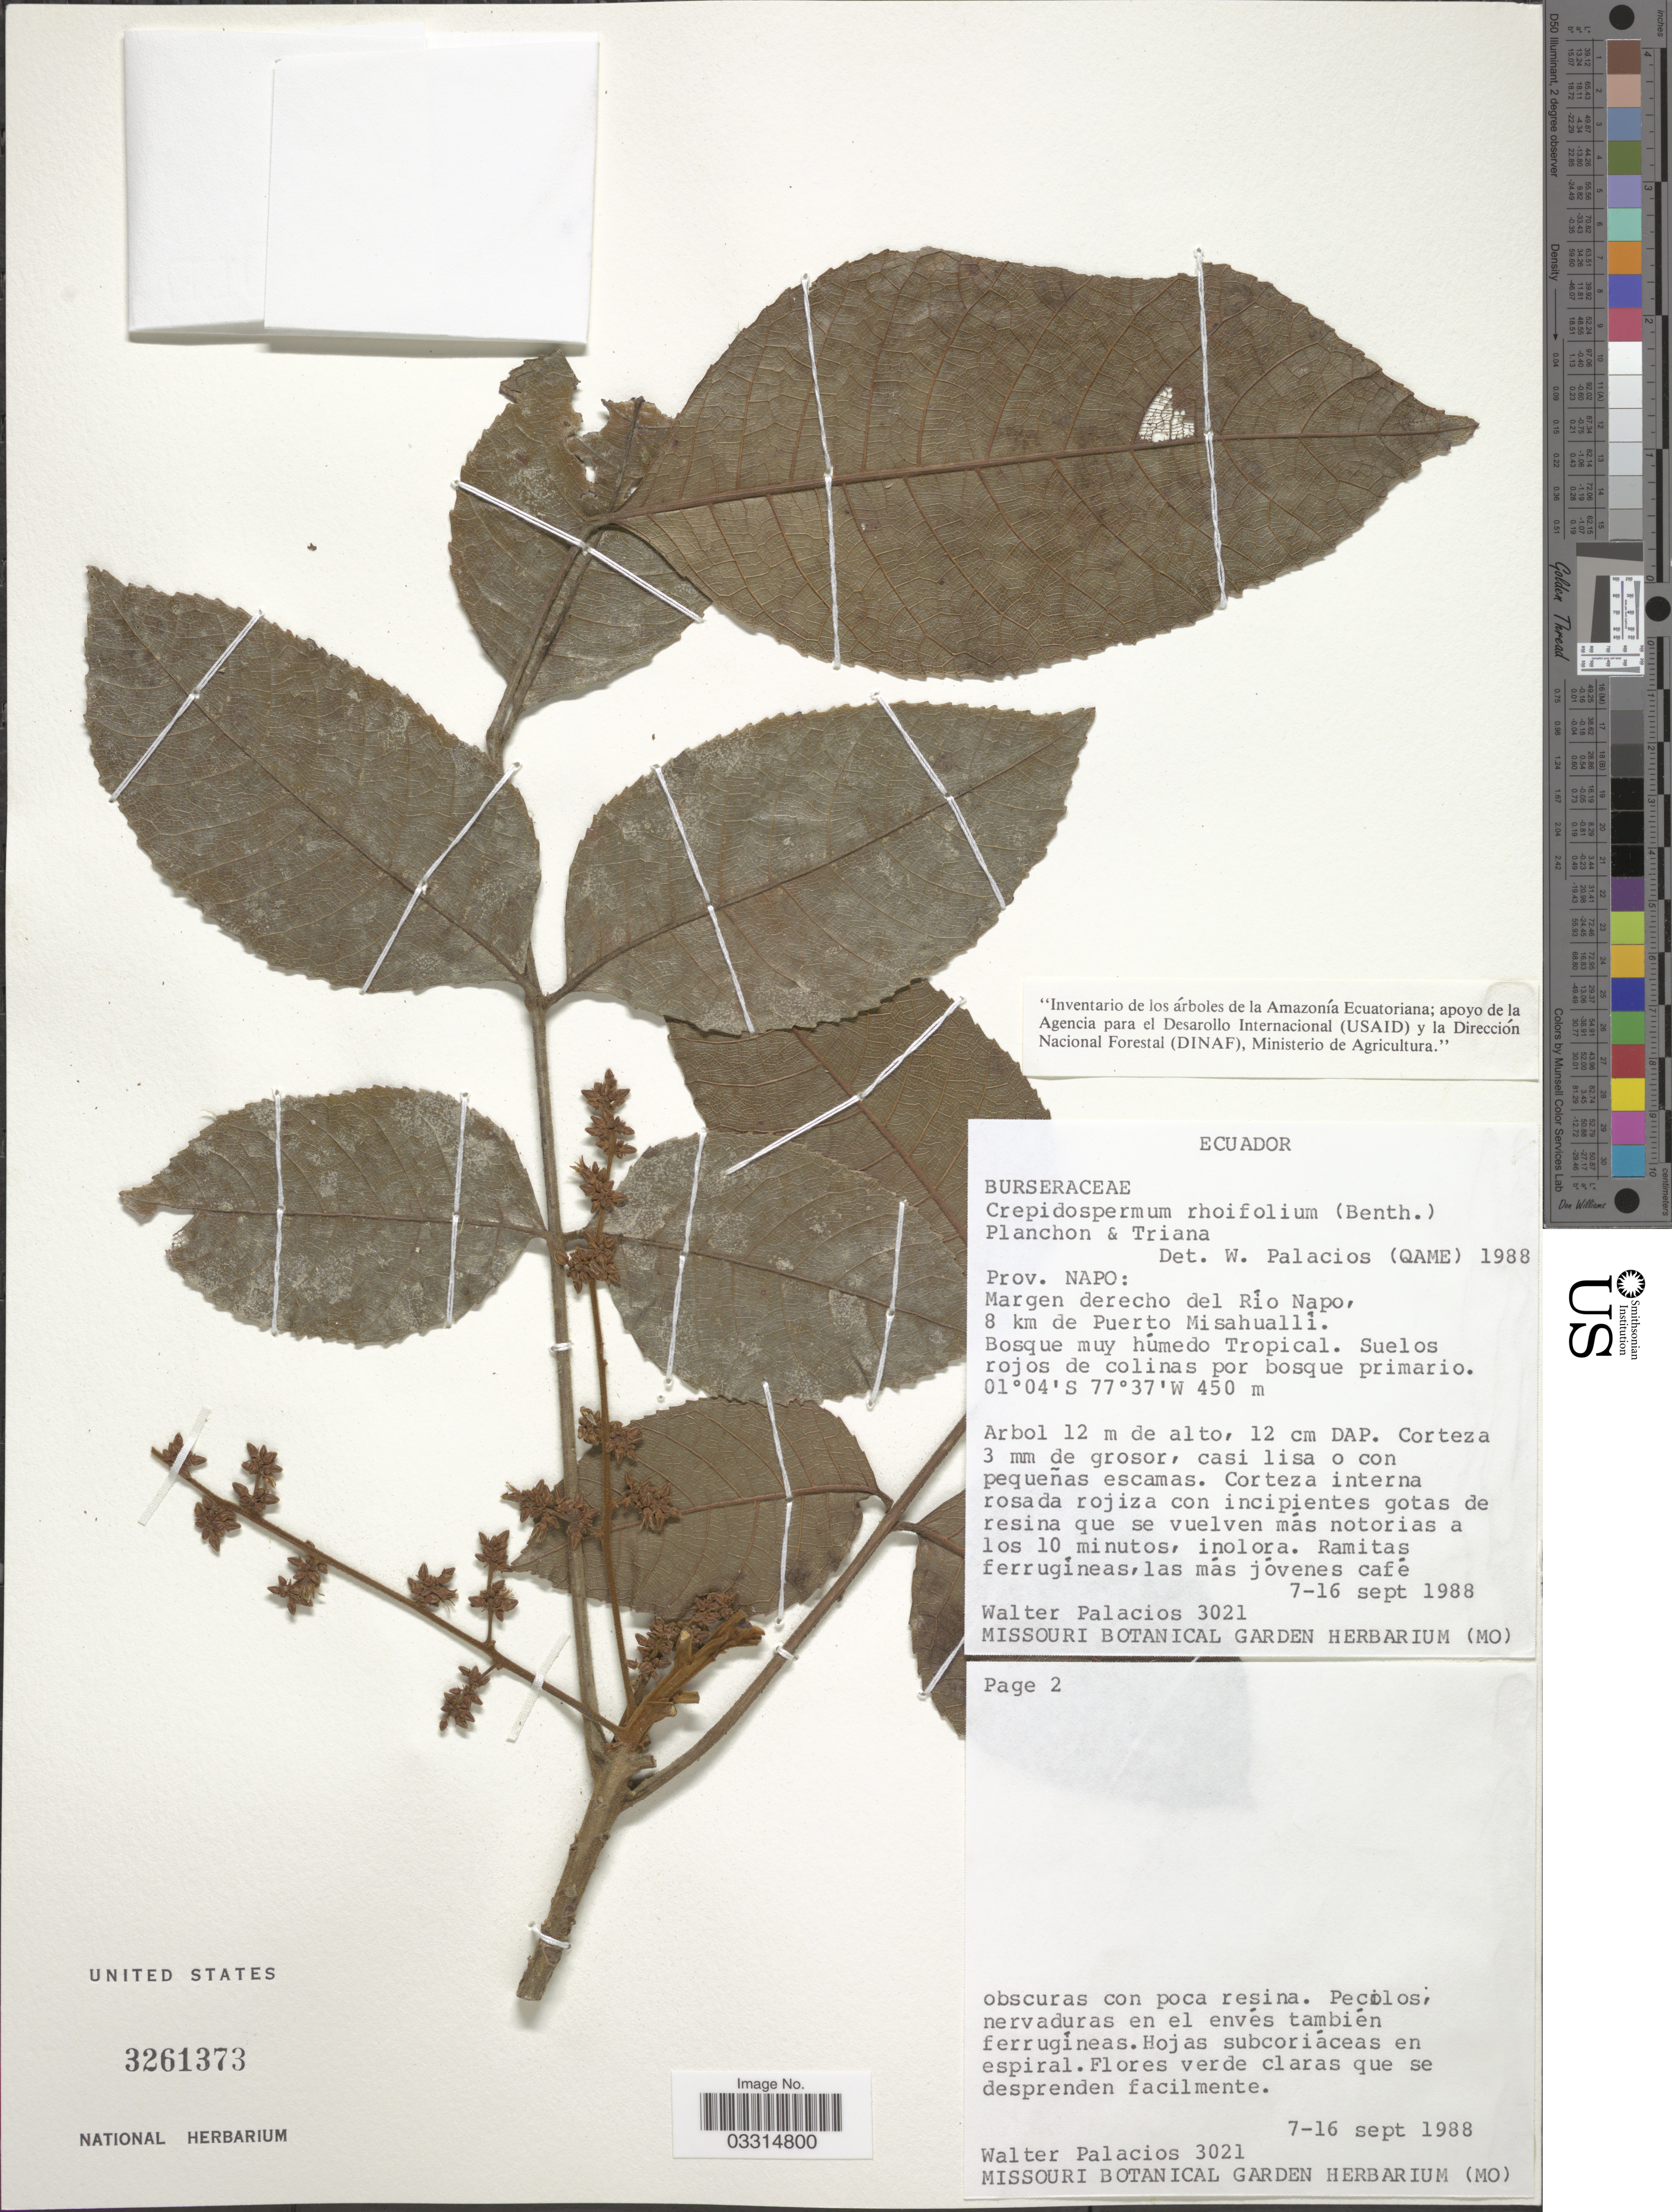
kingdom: Plantae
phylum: Tracheophyta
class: Magnoliopsida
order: Sapindales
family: Burseraceae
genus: Protium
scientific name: Protium rhoifolium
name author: (Benth.) Byng & Christenh.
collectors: W. Palacios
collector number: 3021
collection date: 1988-09-07/1988-09-16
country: Ecuador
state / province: Napo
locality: Margen derecho del Río Napo, 8 km de Puerto Misahualli. Bosque muy húmedo Tropical.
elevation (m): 450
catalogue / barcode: US 3261373